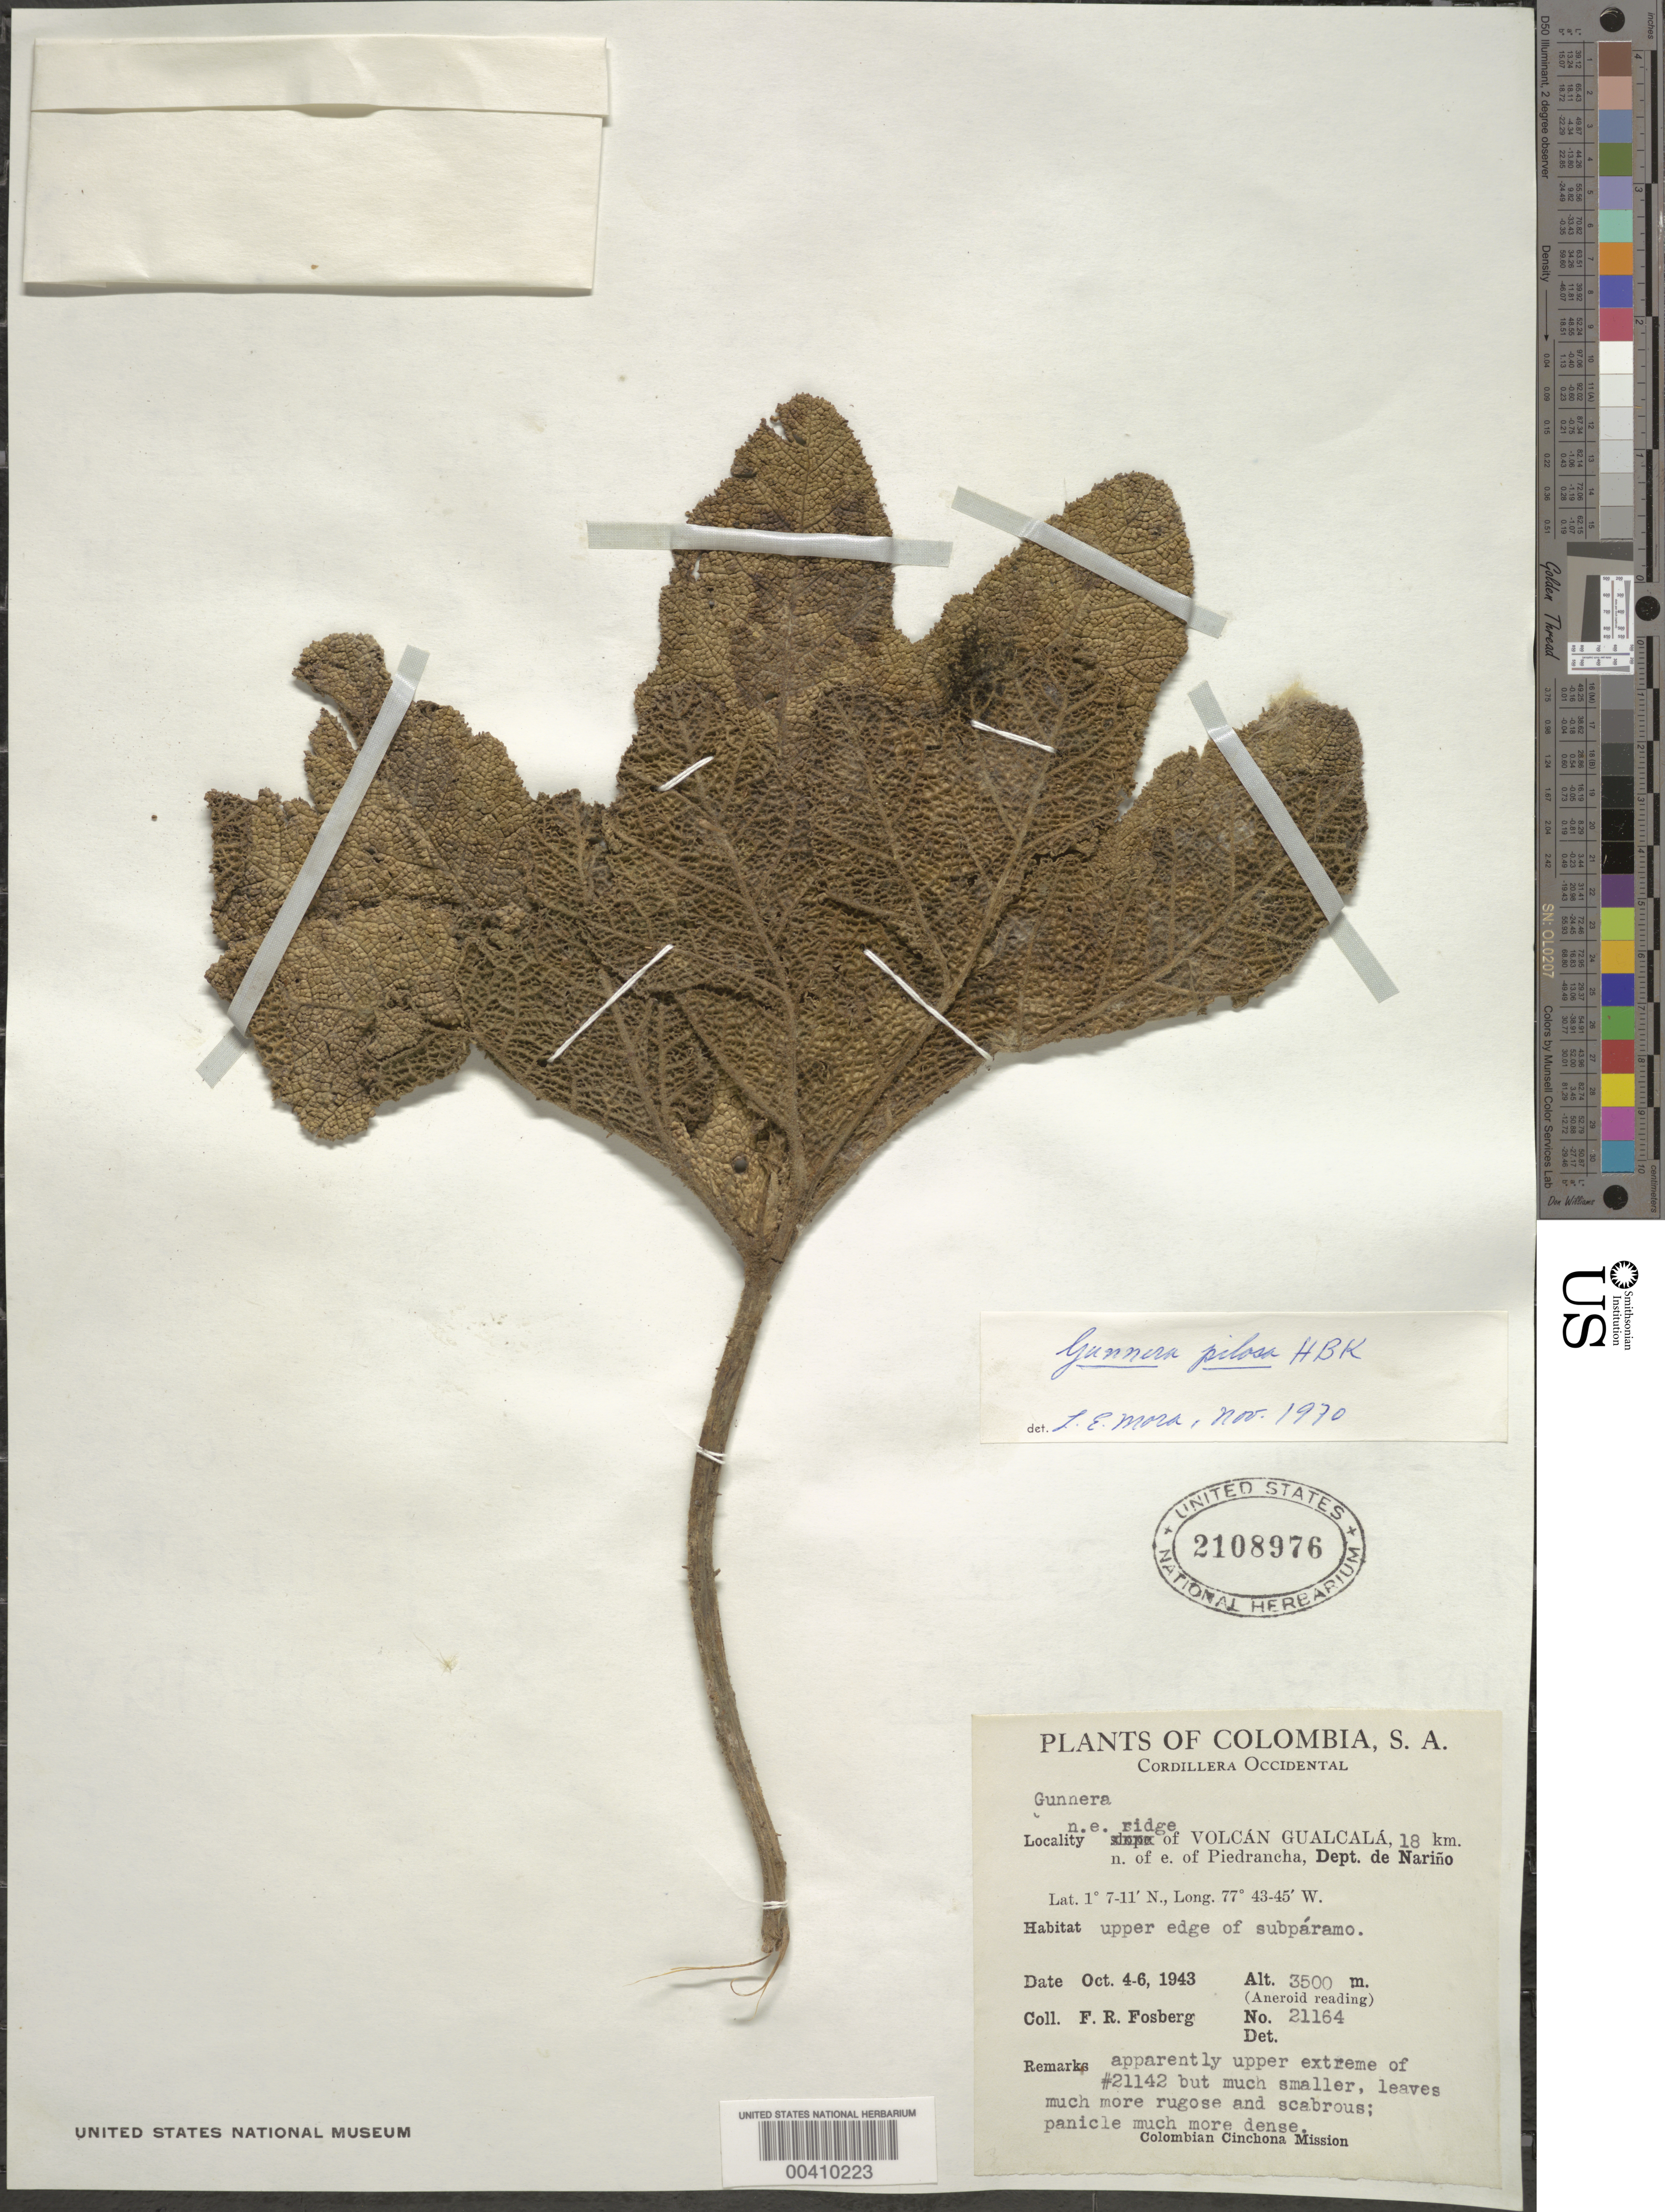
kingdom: Plantae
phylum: Tracheophyta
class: Magnoliopsida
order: Gunnerales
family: Gunneraceae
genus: Gunnera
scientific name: Gunnera pilosa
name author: Kunth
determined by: Mora-Osejo, L. E.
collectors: F. R. Fosberg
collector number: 21164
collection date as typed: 04 Oct 1943 to 06 Oct 1943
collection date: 1943-10-04/1943-10-06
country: Colombia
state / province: Nariño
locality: NE ridge of Volcan Gualcalá, 18 km NE of Piedrancha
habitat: upper edge of subpáramo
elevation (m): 3500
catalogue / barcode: US 2108976